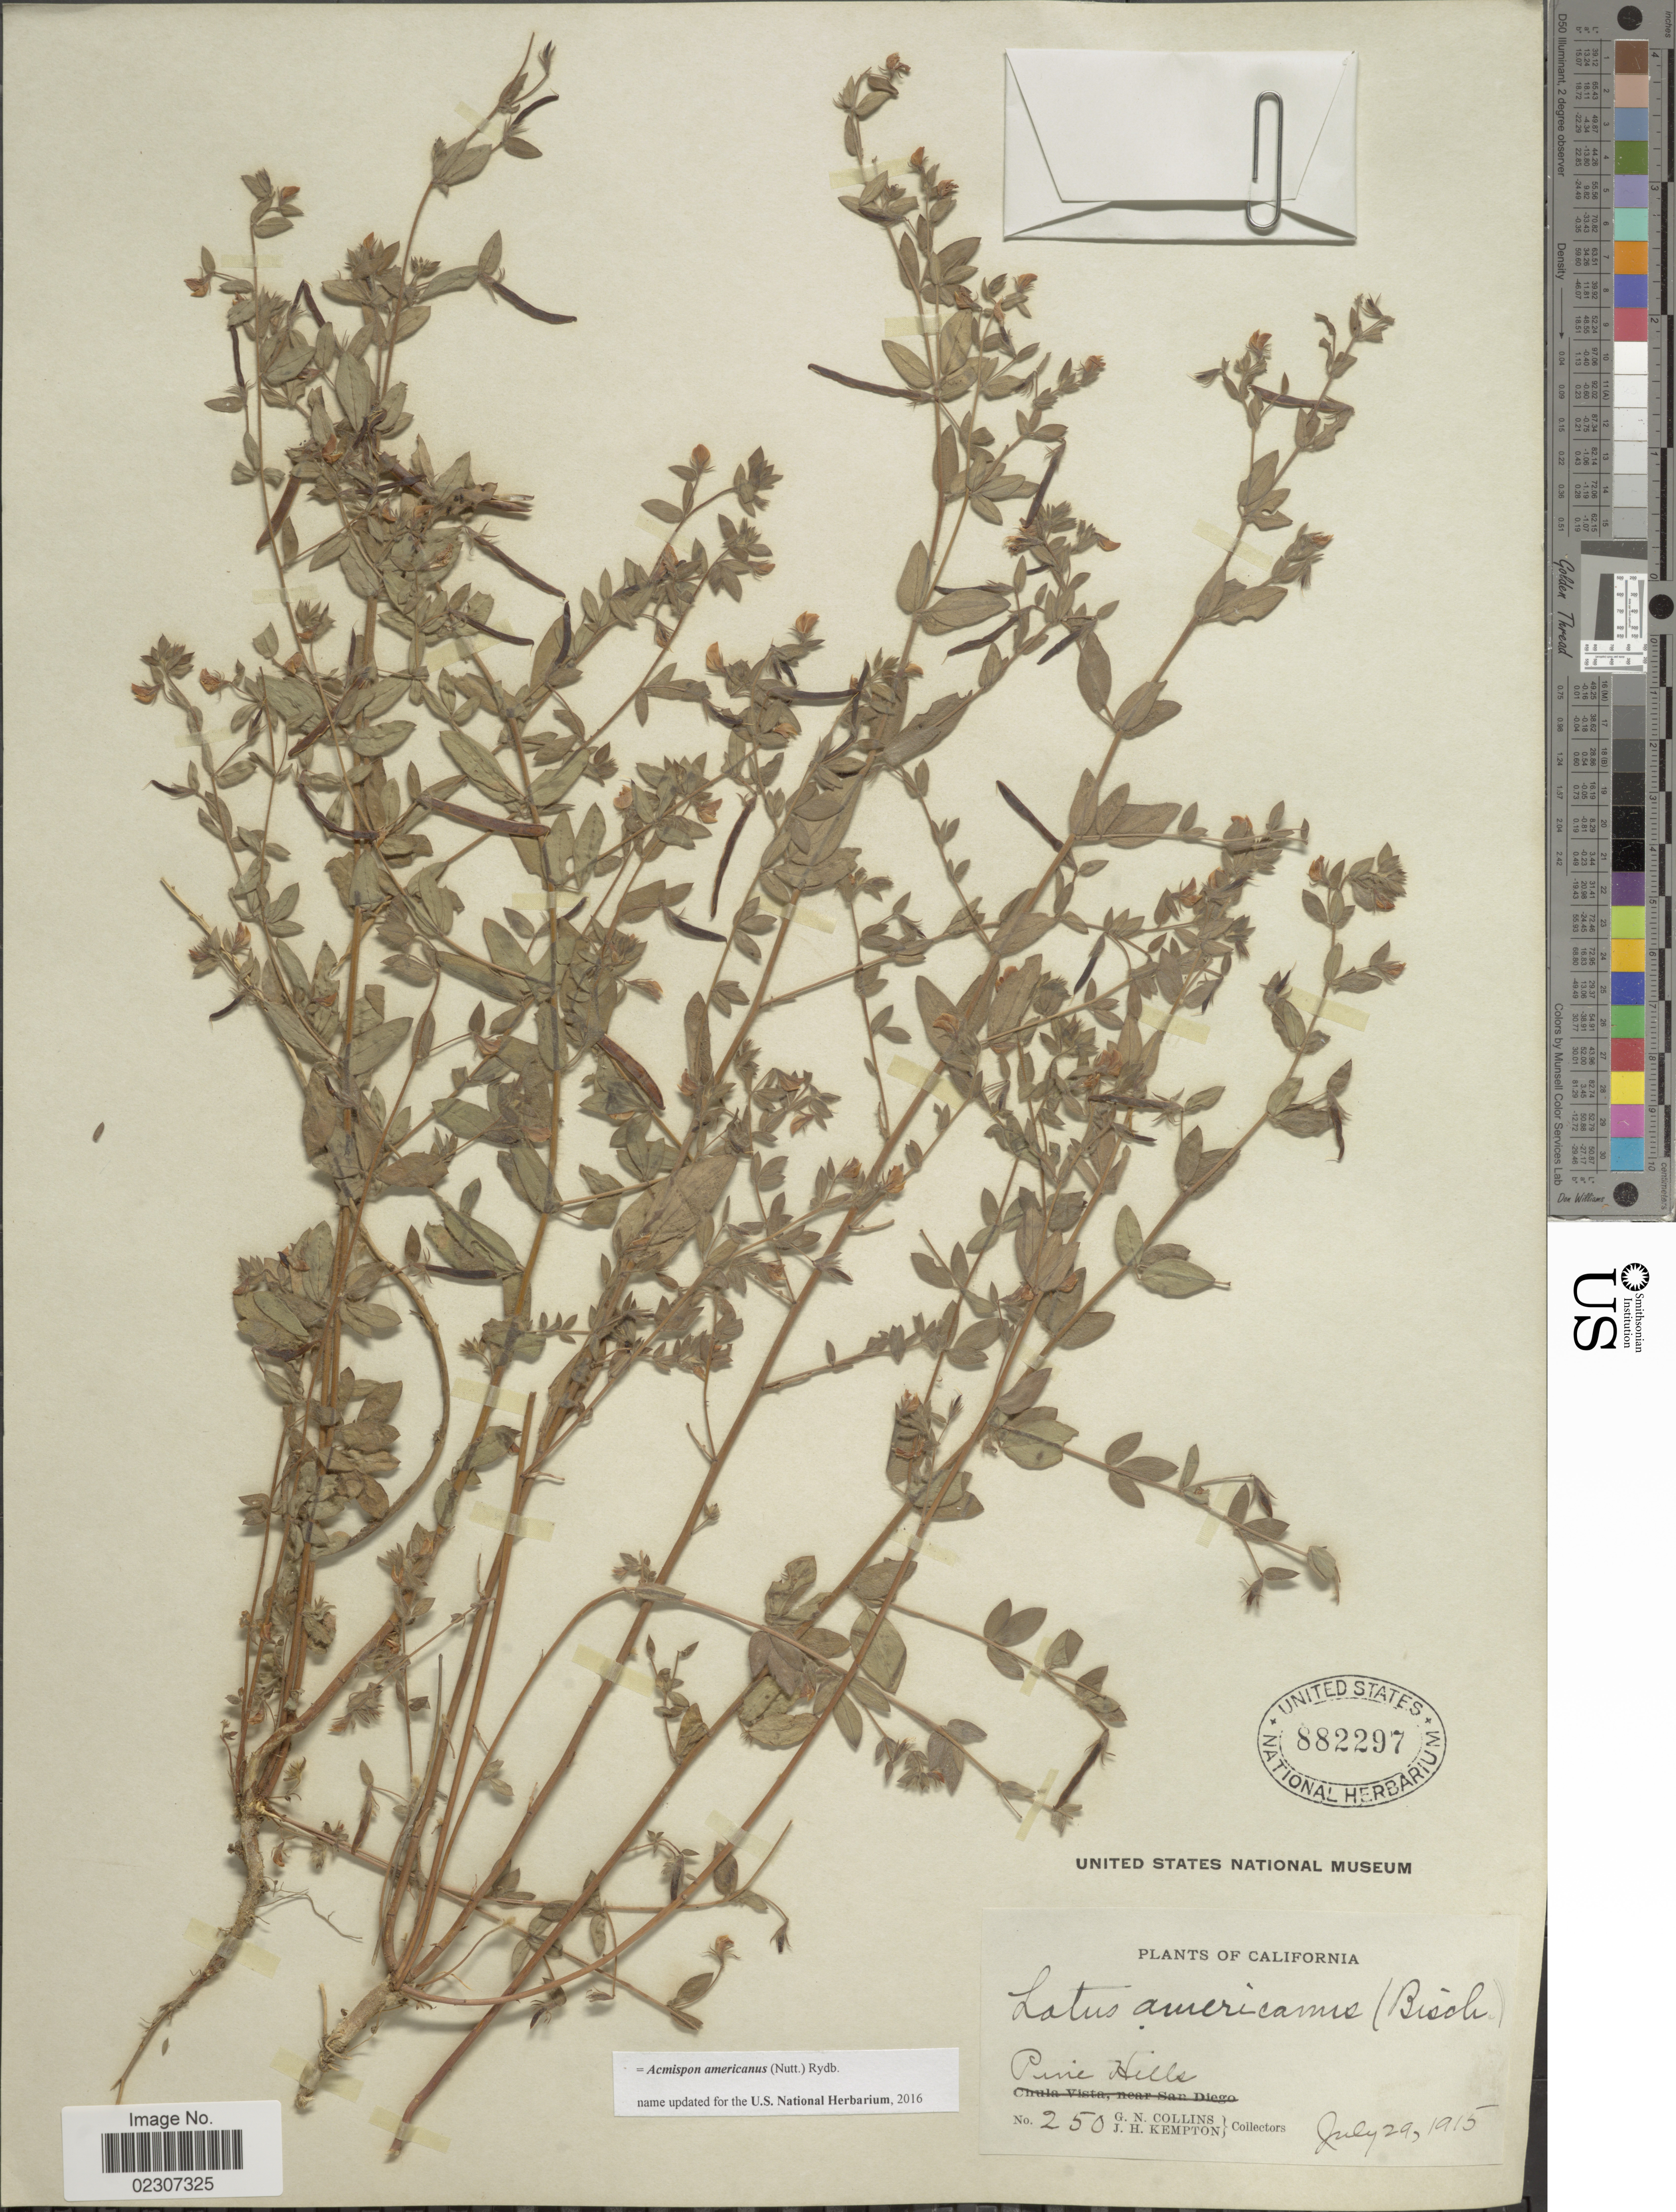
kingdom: Plantae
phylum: Tracheophyta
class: Magnoliopsida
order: Fabales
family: Fabaceae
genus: Acmispon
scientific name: Acmispon americanus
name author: (Nutt.) Rydb.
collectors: G. Collins & J. H. Kempton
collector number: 250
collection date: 1915-07-29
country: United States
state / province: California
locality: California. Pine Hills.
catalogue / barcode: US 882297